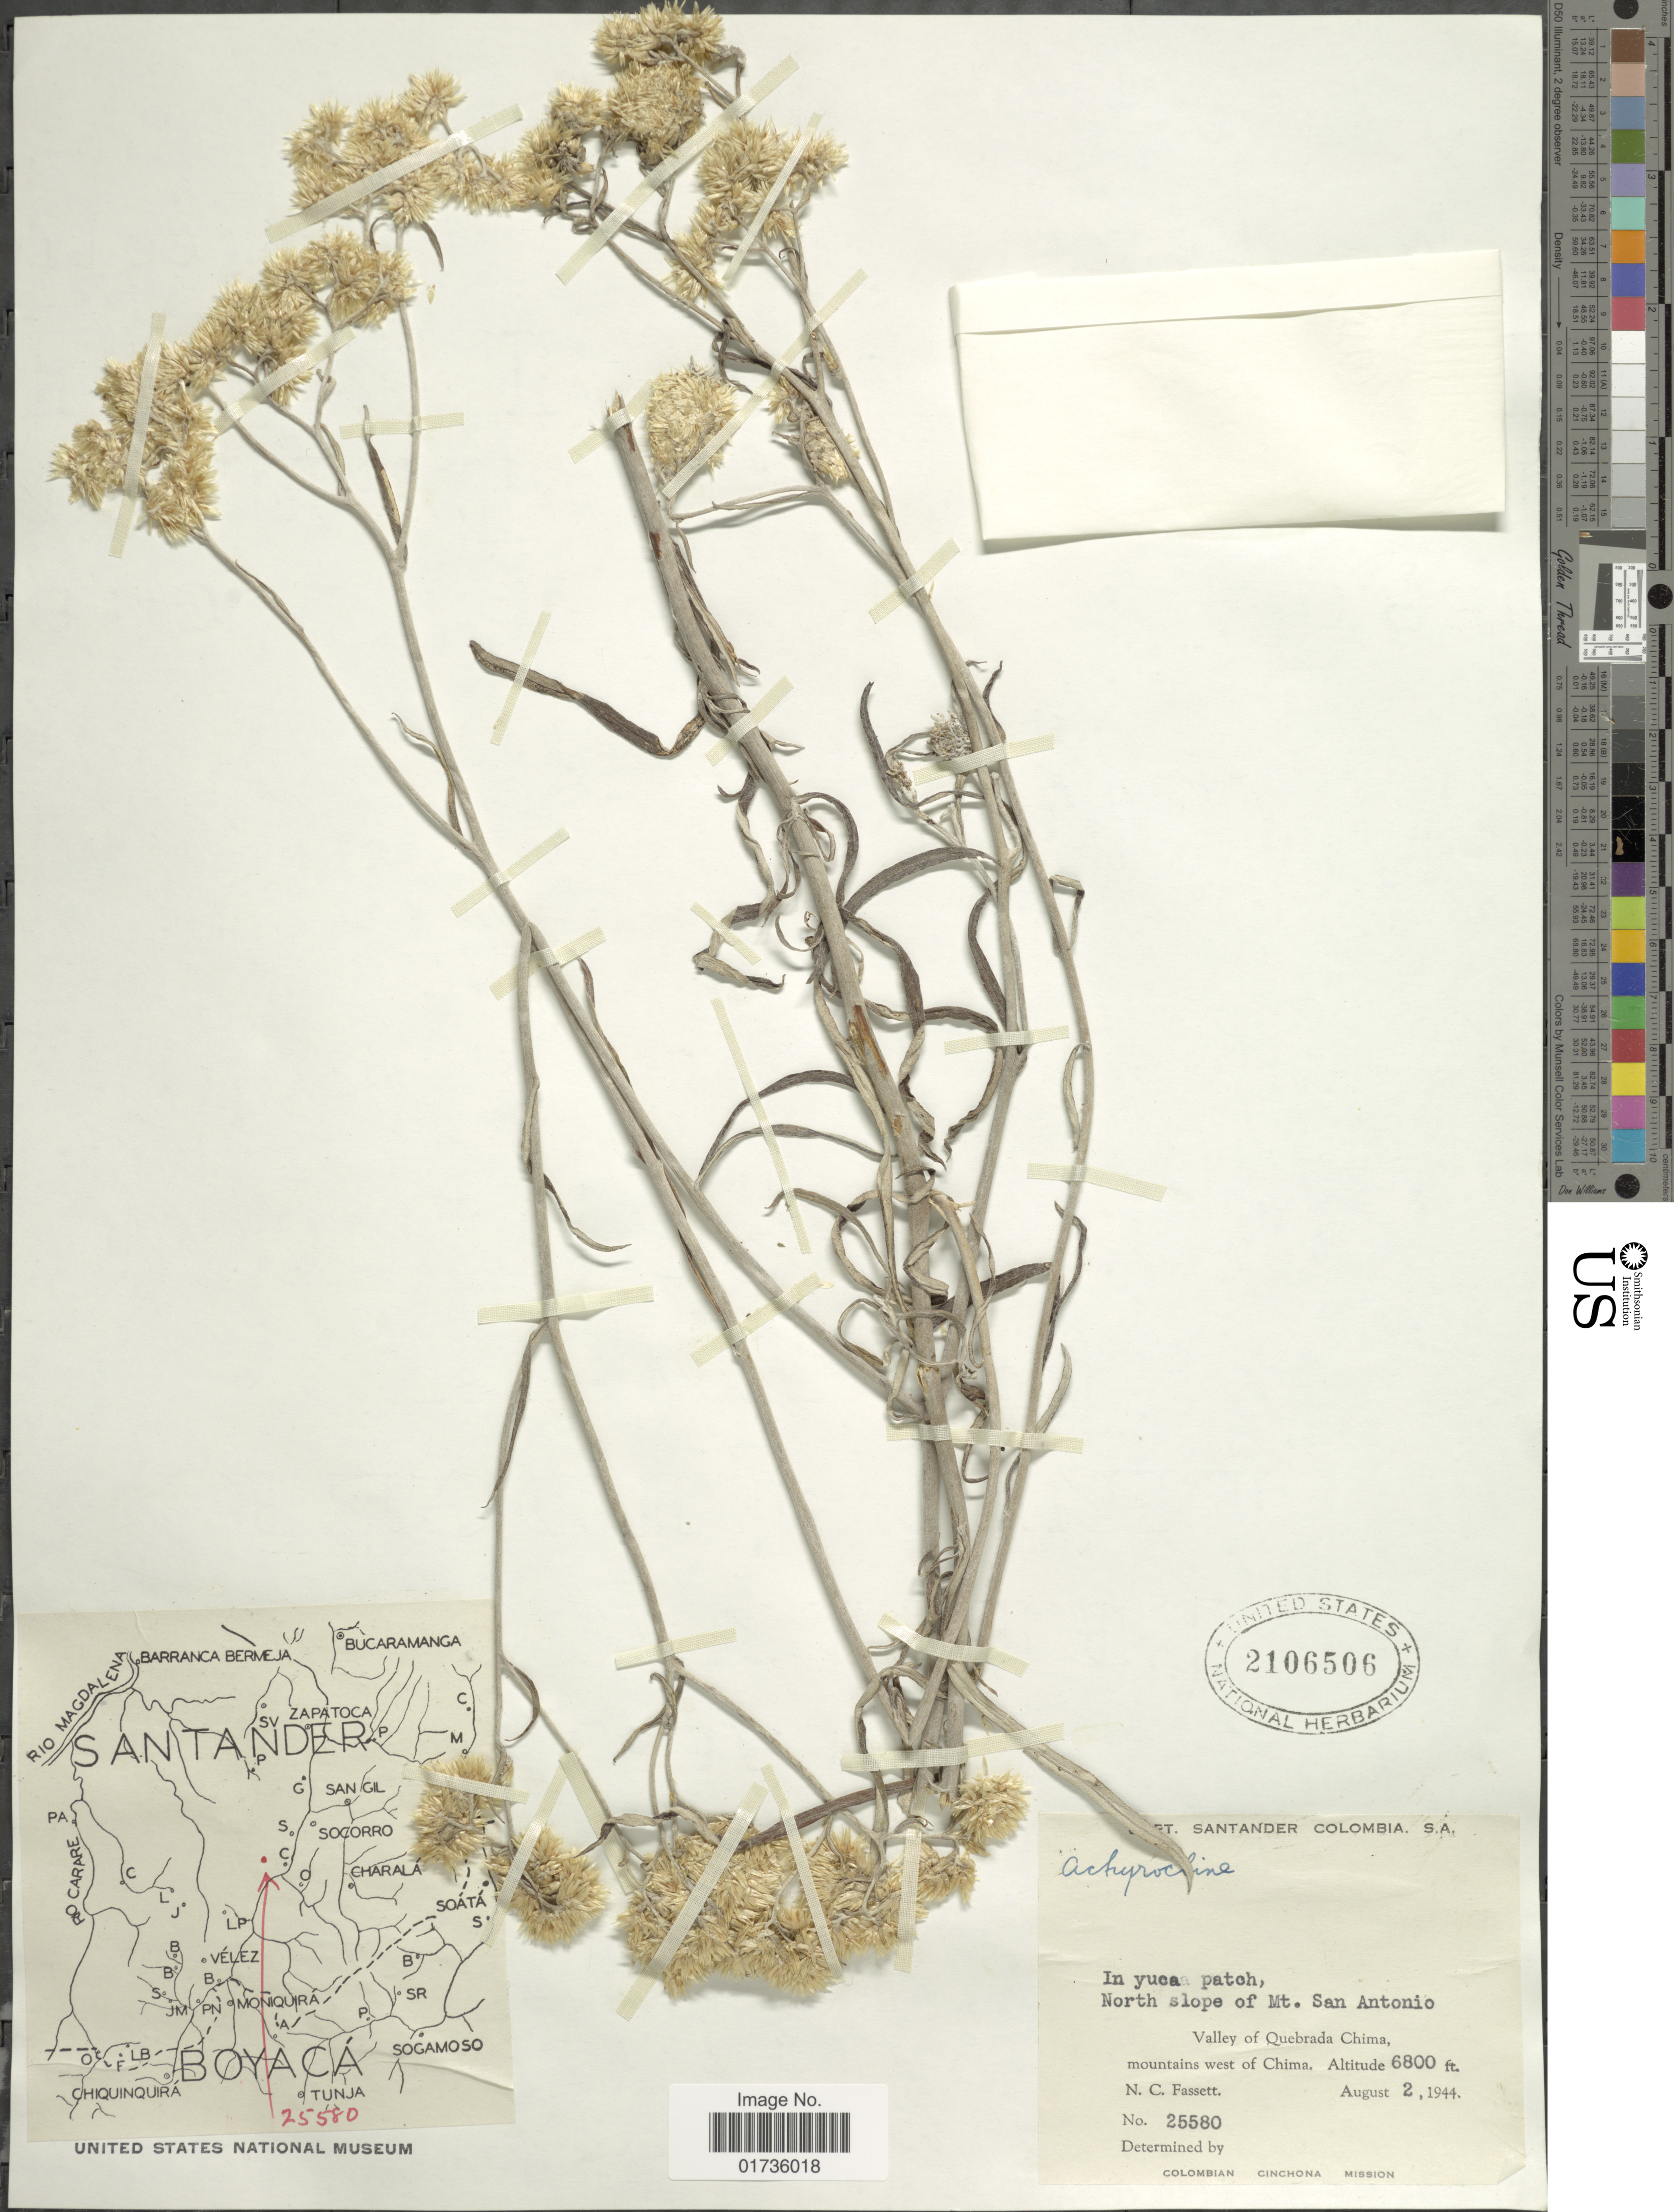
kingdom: Plantae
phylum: Tracheophyta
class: Magnoliopsida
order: Asterales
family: Asteraceae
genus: Achyrocline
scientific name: Achyrocline sp.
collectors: N. C. Fassett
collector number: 25580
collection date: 1944-08-02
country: Colombia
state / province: Santander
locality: In yucaa patch, North slope of Mt. San Antonio, Valley of Quebrada Chima, mountains west of Chima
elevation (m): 2073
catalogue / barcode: US 2106506